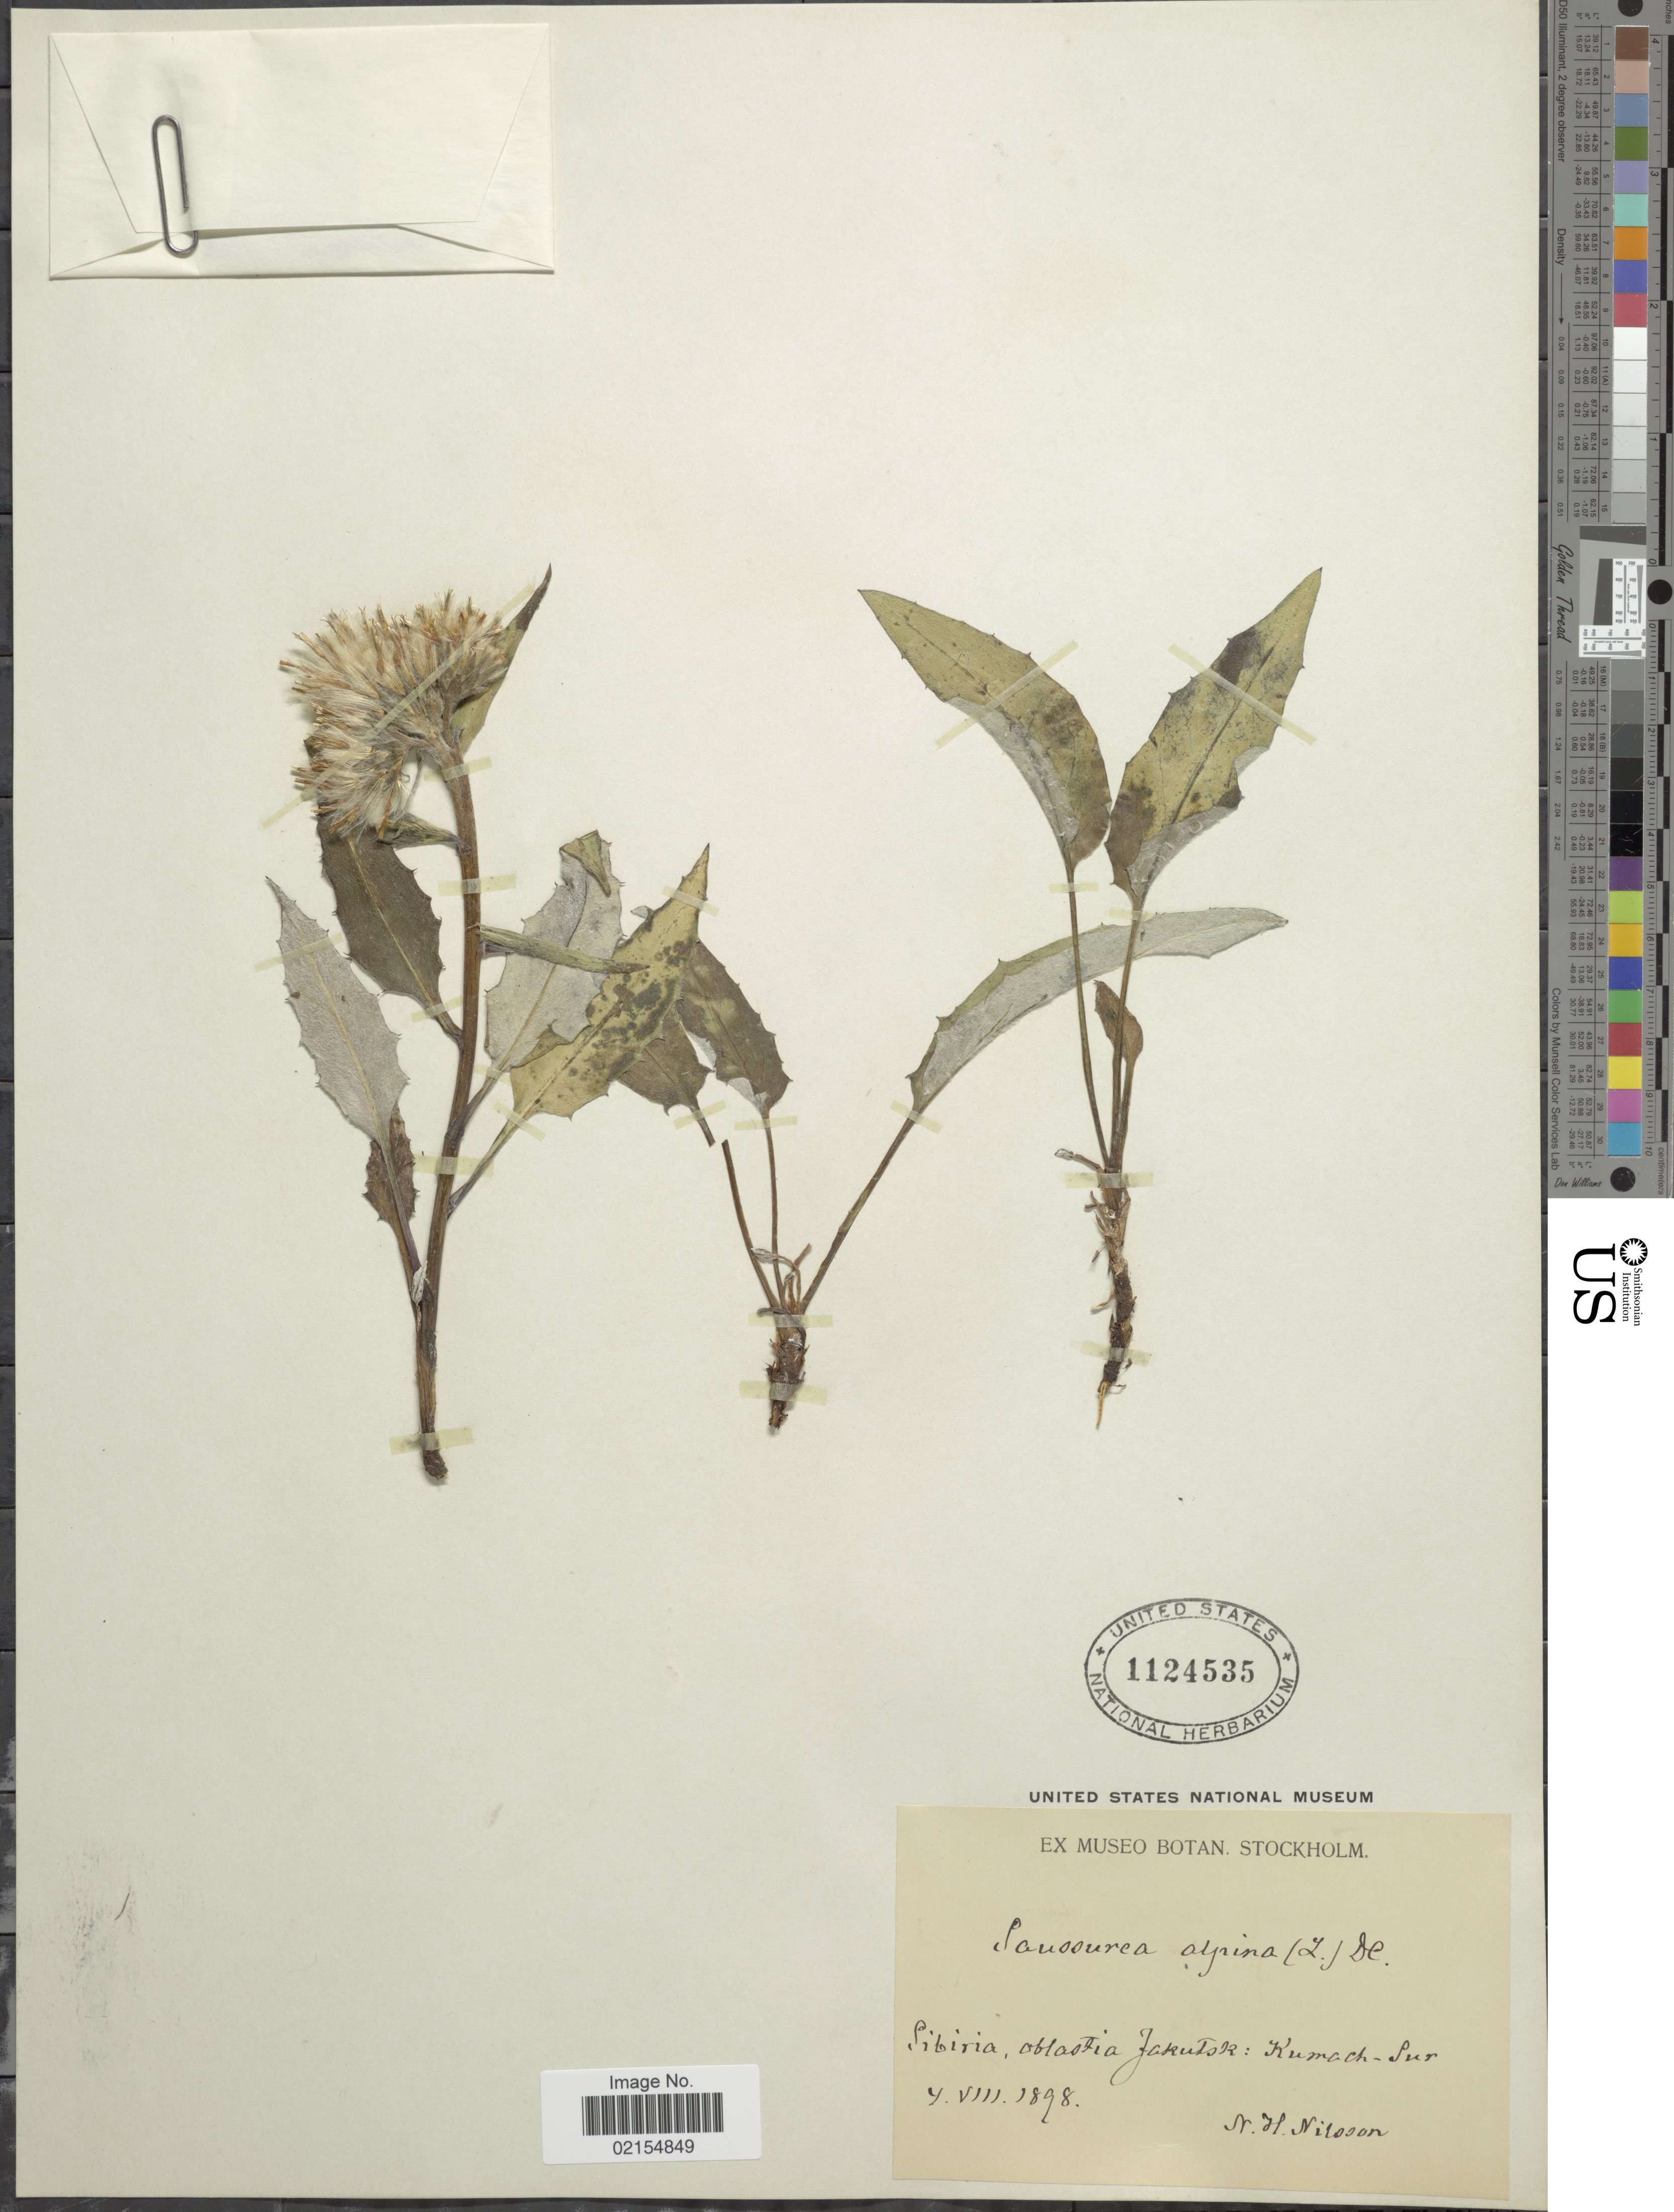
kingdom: Plantae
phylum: Tracheophyta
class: Magnoliopsida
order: Asterales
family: Asteraceae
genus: Saussurea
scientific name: Saussurea alpina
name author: (L.) DC.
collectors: N. H. Nilsson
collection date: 1898-08-04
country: Russian Federation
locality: Sibiria, oblastia Jarubsk, Kumch-Sur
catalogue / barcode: US 1124535